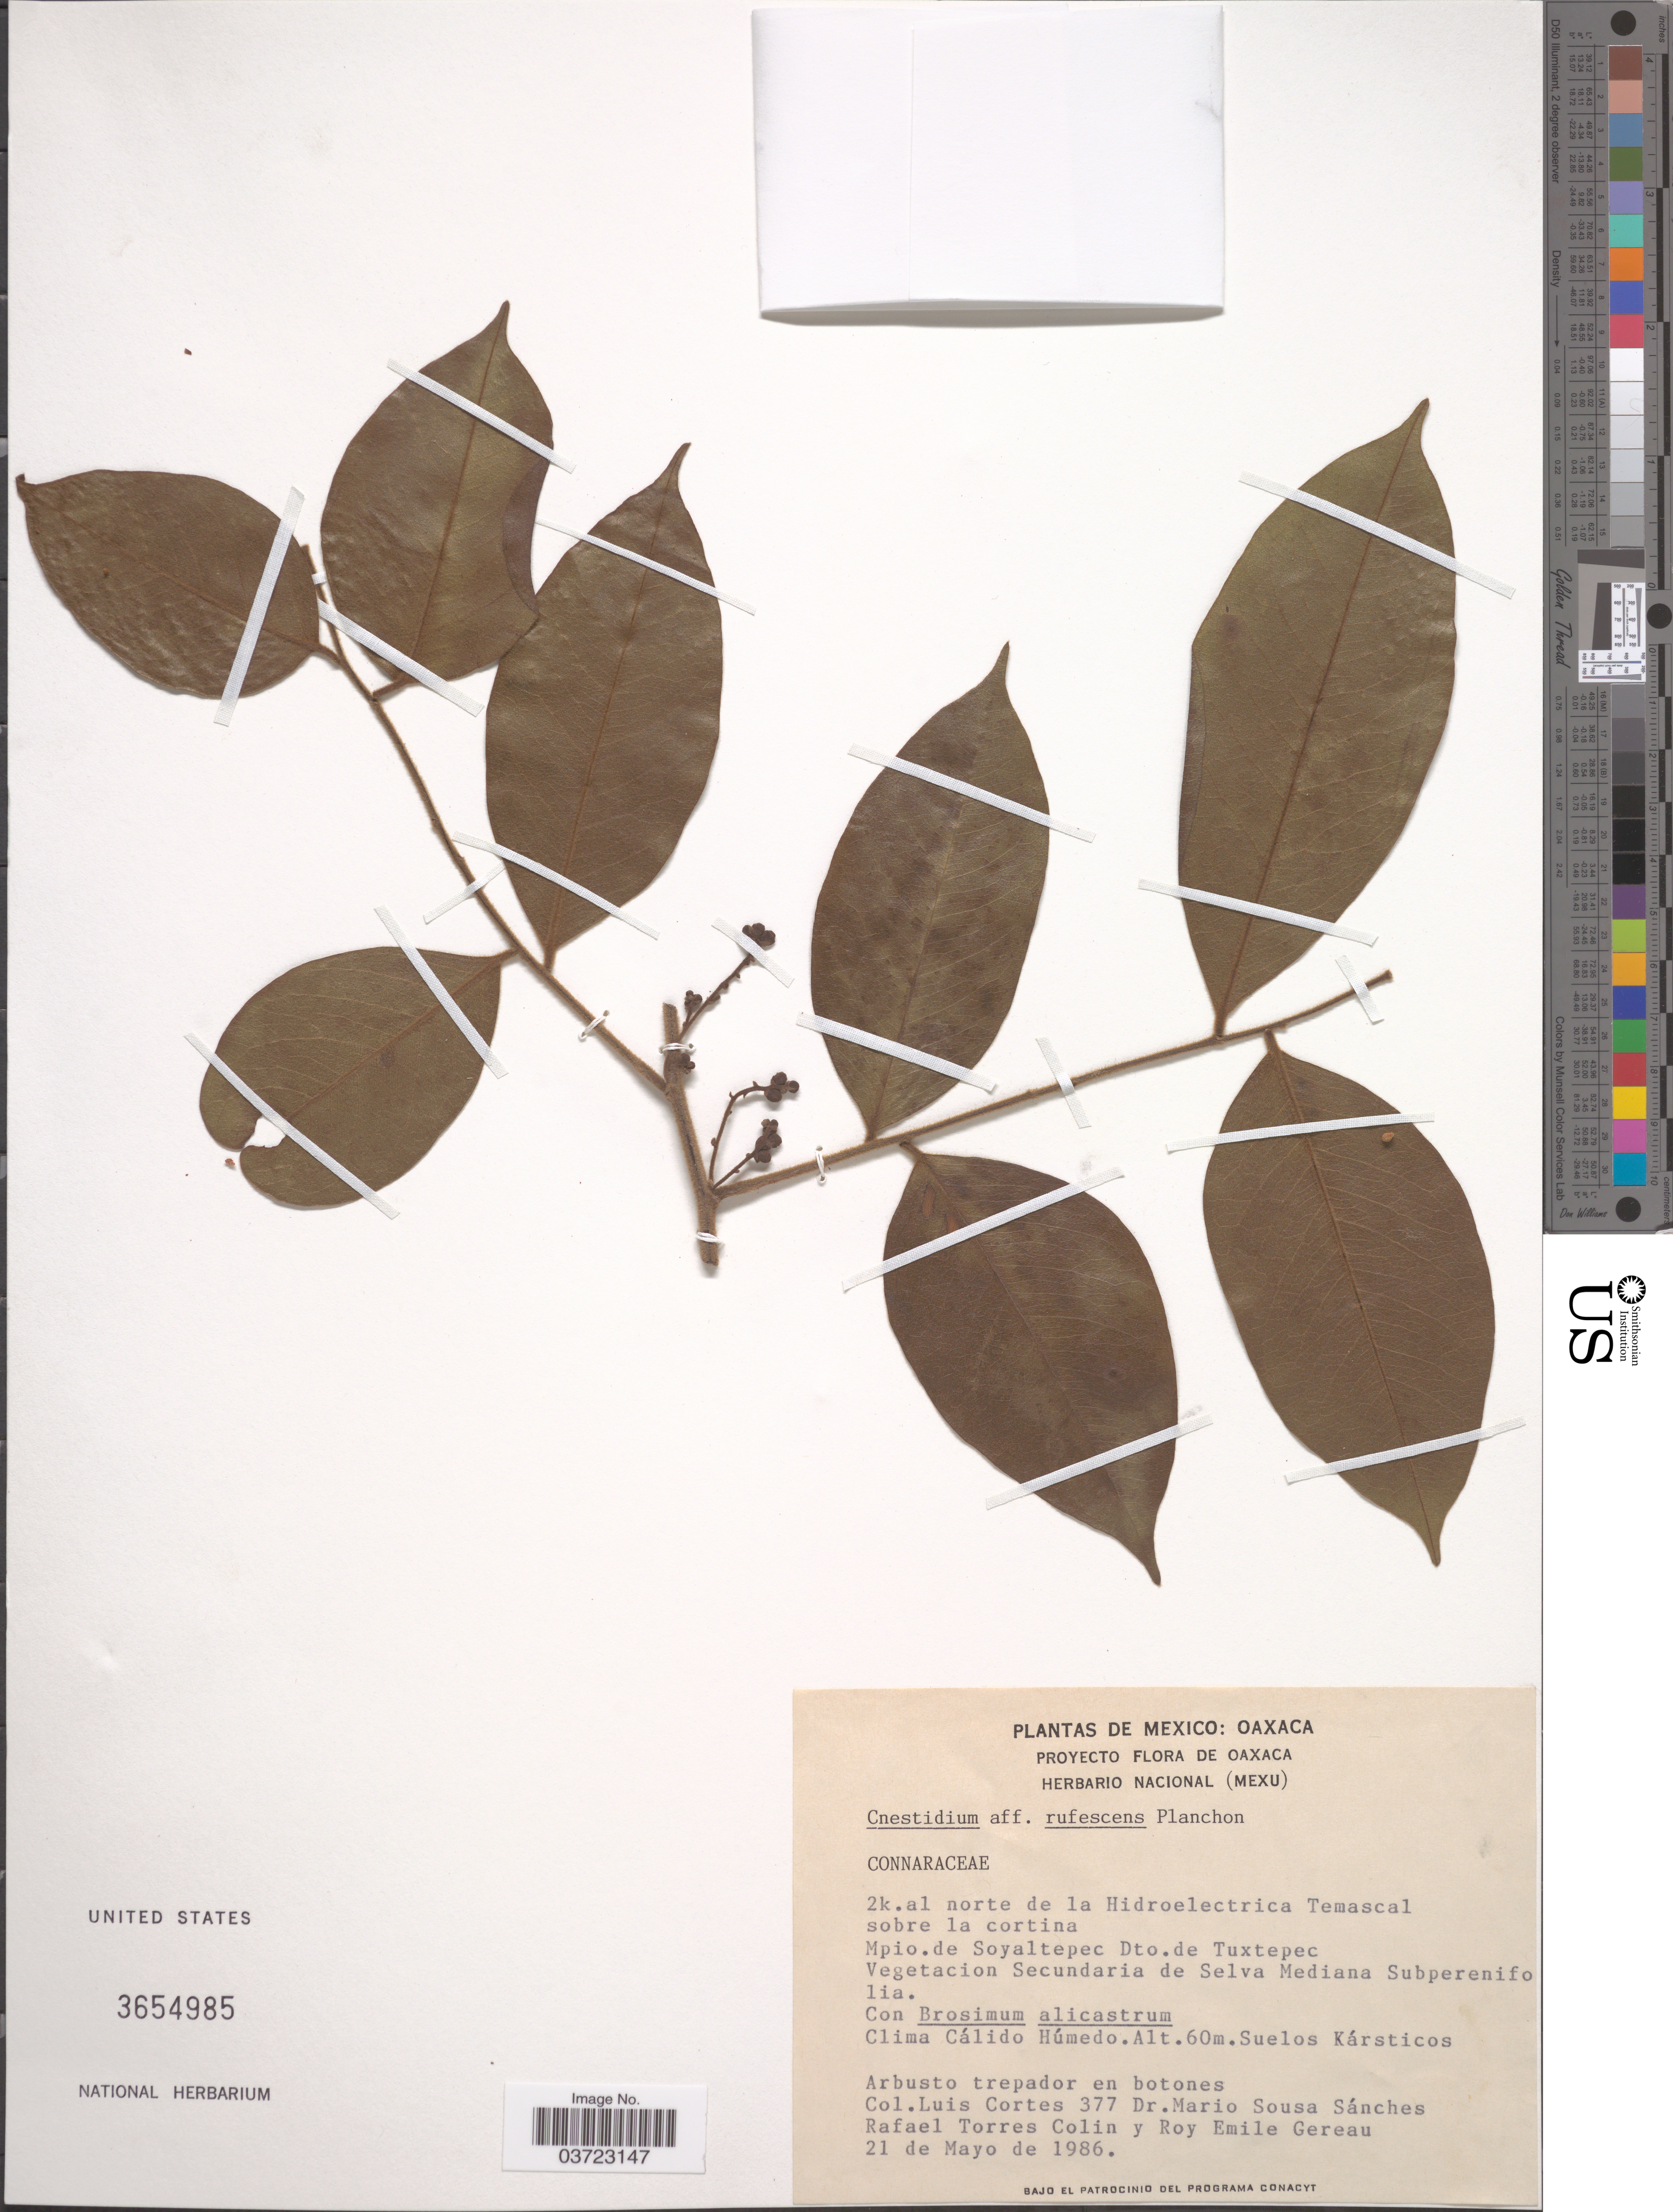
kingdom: Plantae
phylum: Tracheophyta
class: Magnoliopsida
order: Oxalidales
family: Connaraceae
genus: Cnestidium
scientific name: Cnestidium rufescens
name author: Planch.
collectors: L. Cortes, M. Sousa S., R. Torres C. & R. E. Gereau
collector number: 377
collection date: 1986-05-21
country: Mexico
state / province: Oaxaca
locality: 2k.al norte de la Hidroelectrica Temascal sobre la cortina. Mpio. de Soyaltepec Dto.de Tuxtepec.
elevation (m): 60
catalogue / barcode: US 3654985